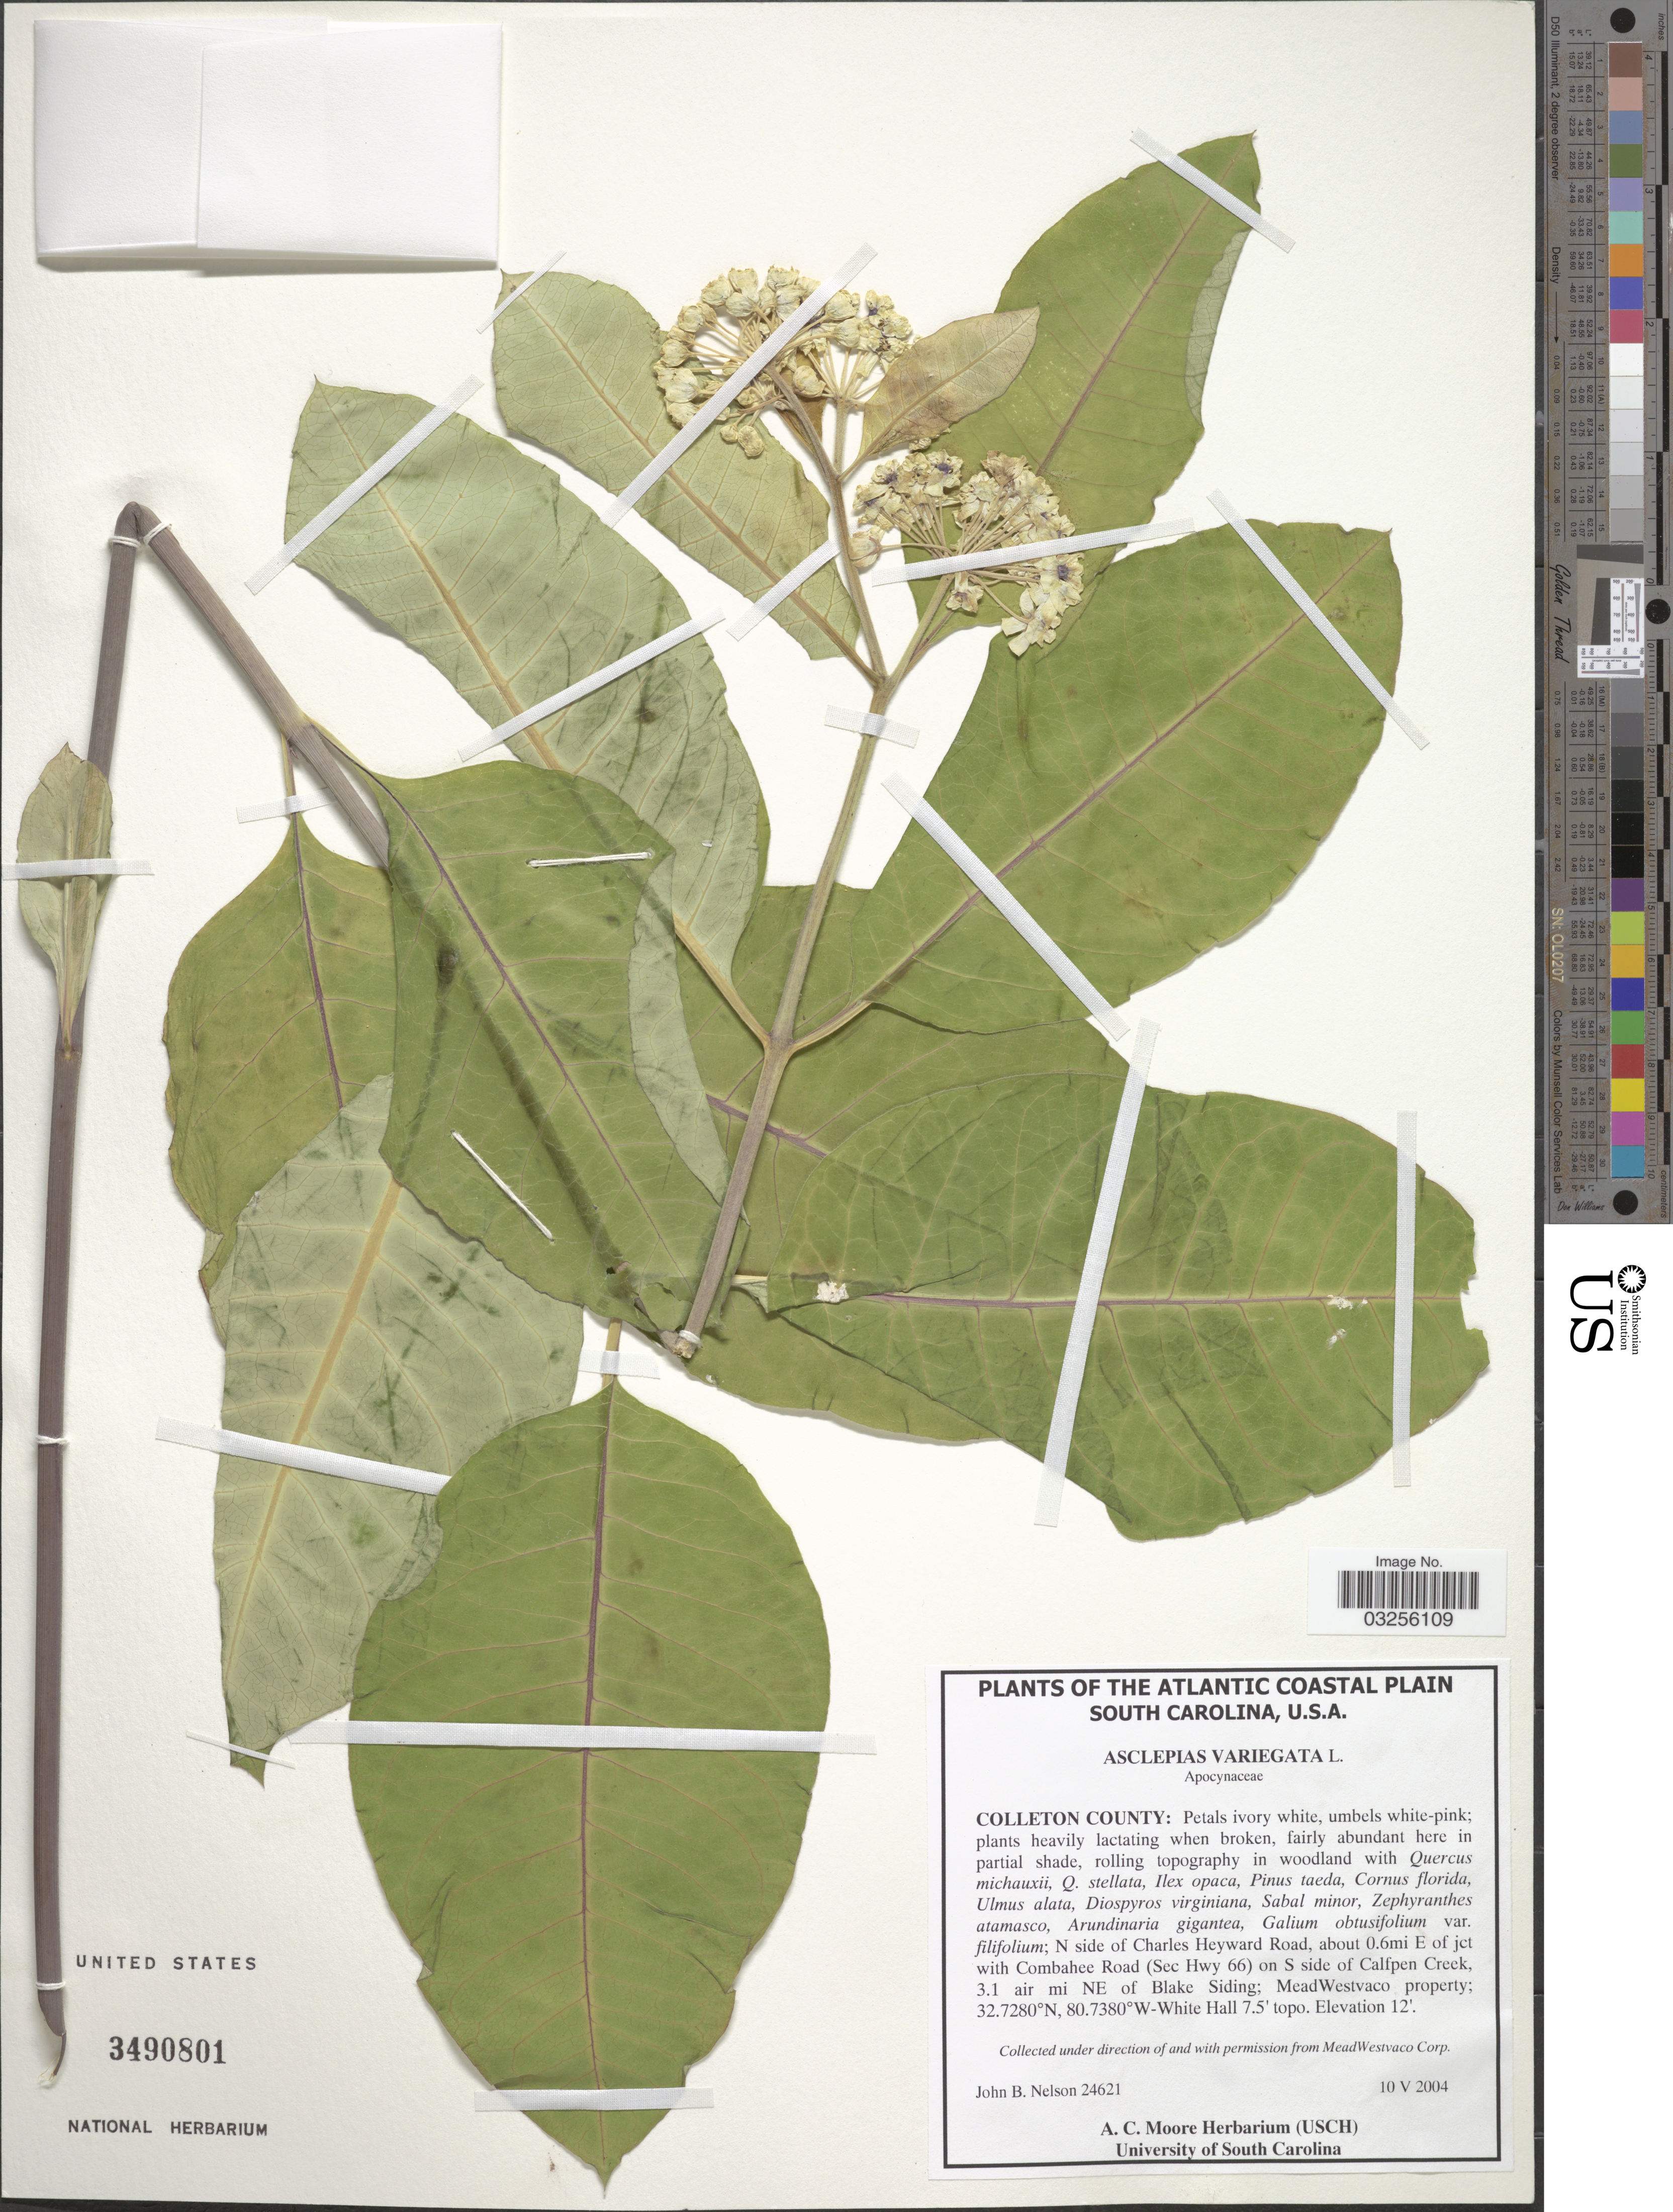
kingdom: Plantae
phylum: Tracheophyta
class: Magnoliopsida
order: Gentianales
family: Apocynaceae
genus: Asclepias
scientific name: Asclepias variegata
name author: L.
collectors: J. B. Nelson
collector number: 24621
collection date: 2004-05-10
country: United States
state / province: South Carolina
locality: The Atlantic Coastal Plain. Colleton County. N side of Charles Heyward Road, about 0.6mi E of jct with Combahee Road (Sec Hwy 66) on S side of Calfpen Creek, 3.1 air mi NE of Blake Siding; MeadWestvaco property. W-White Hall 7.5' topo.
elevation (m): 4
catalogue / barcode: US 3490801